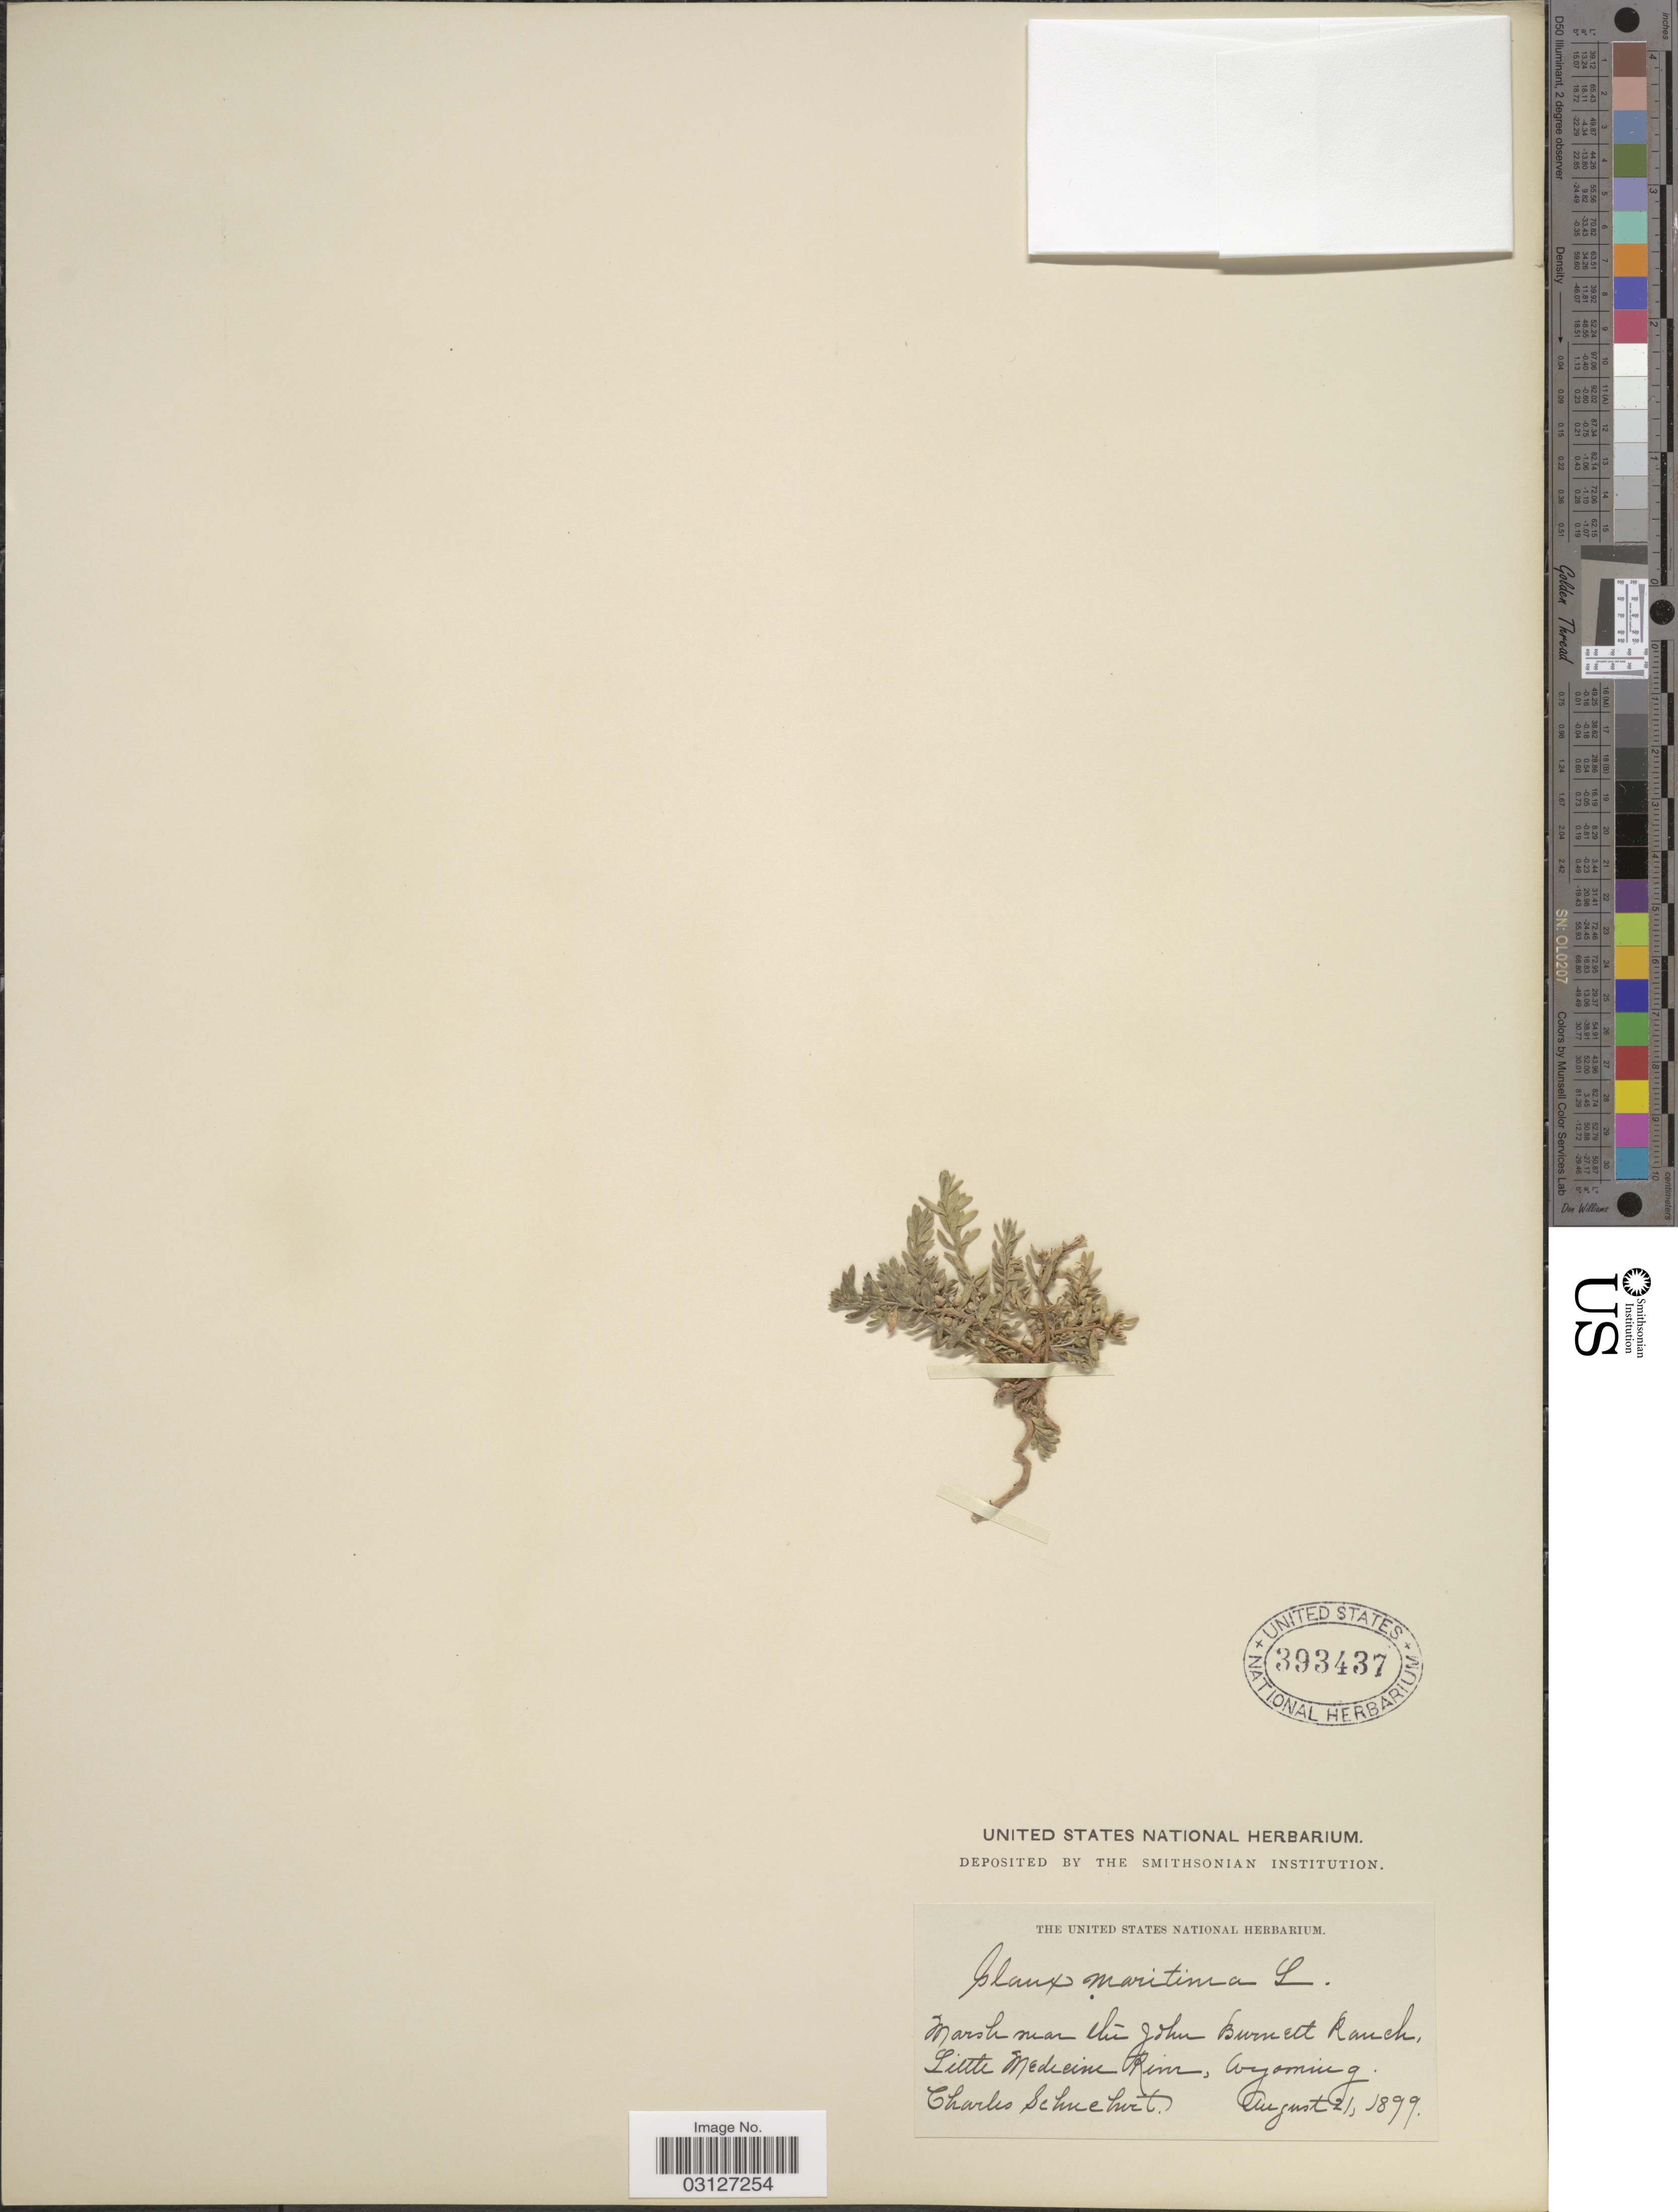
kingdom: Plantae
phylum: Tracheophyta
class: Magnoliopsida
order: Ericales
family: Primulaceae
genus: Glaux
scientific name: Glaux maritima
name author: L.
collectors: C. Schuchert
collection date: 1899-08-21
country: United States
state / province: Wyoming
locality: Marsh near the John Burnett Ranch, Little Medicine River.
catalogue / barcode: US 393437